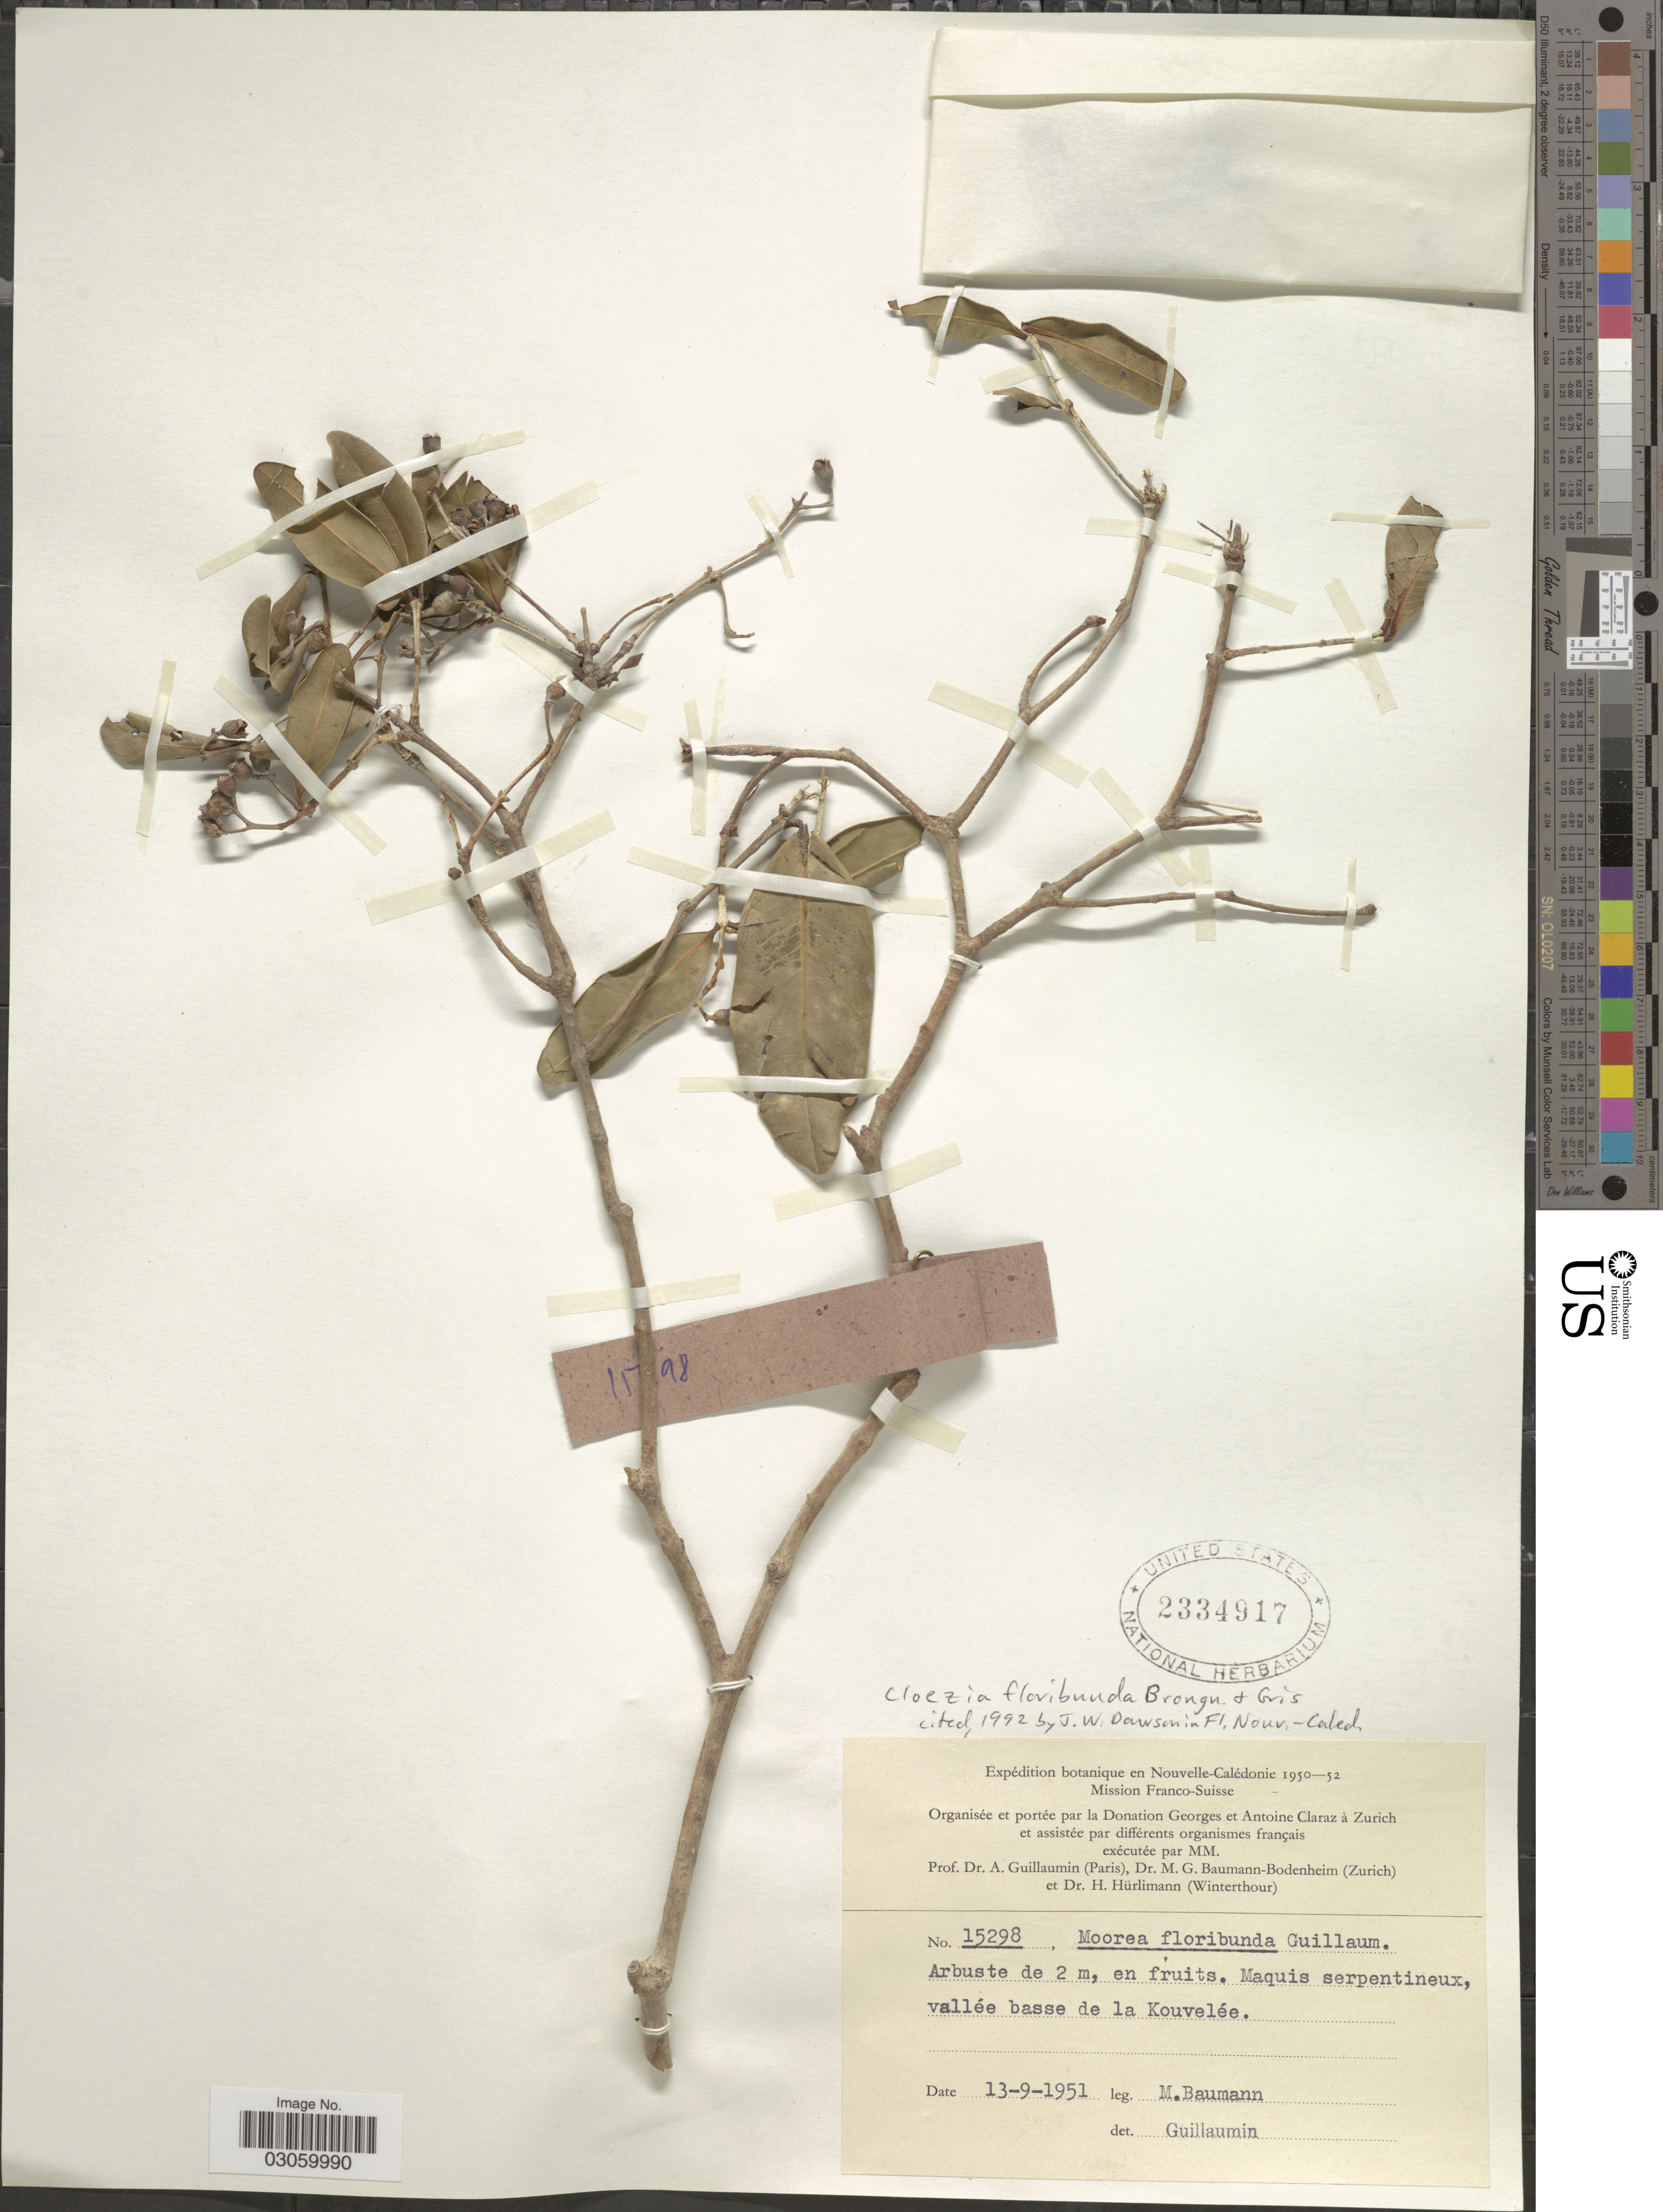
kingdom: Plantae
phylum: Tracheophyta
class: Magnoliopsida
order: Myrtales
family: Myrtaceae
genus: Cloezia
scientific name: Cloezia floribunda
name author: Brongn. & Gris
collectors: M. Baumann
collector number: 15298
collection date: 1951-09-13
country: New Caledonia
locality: Nouvelle-Calédonie, Maquis serpentineux, vallée basse de la Kouvelée.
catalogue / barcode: US 2334917